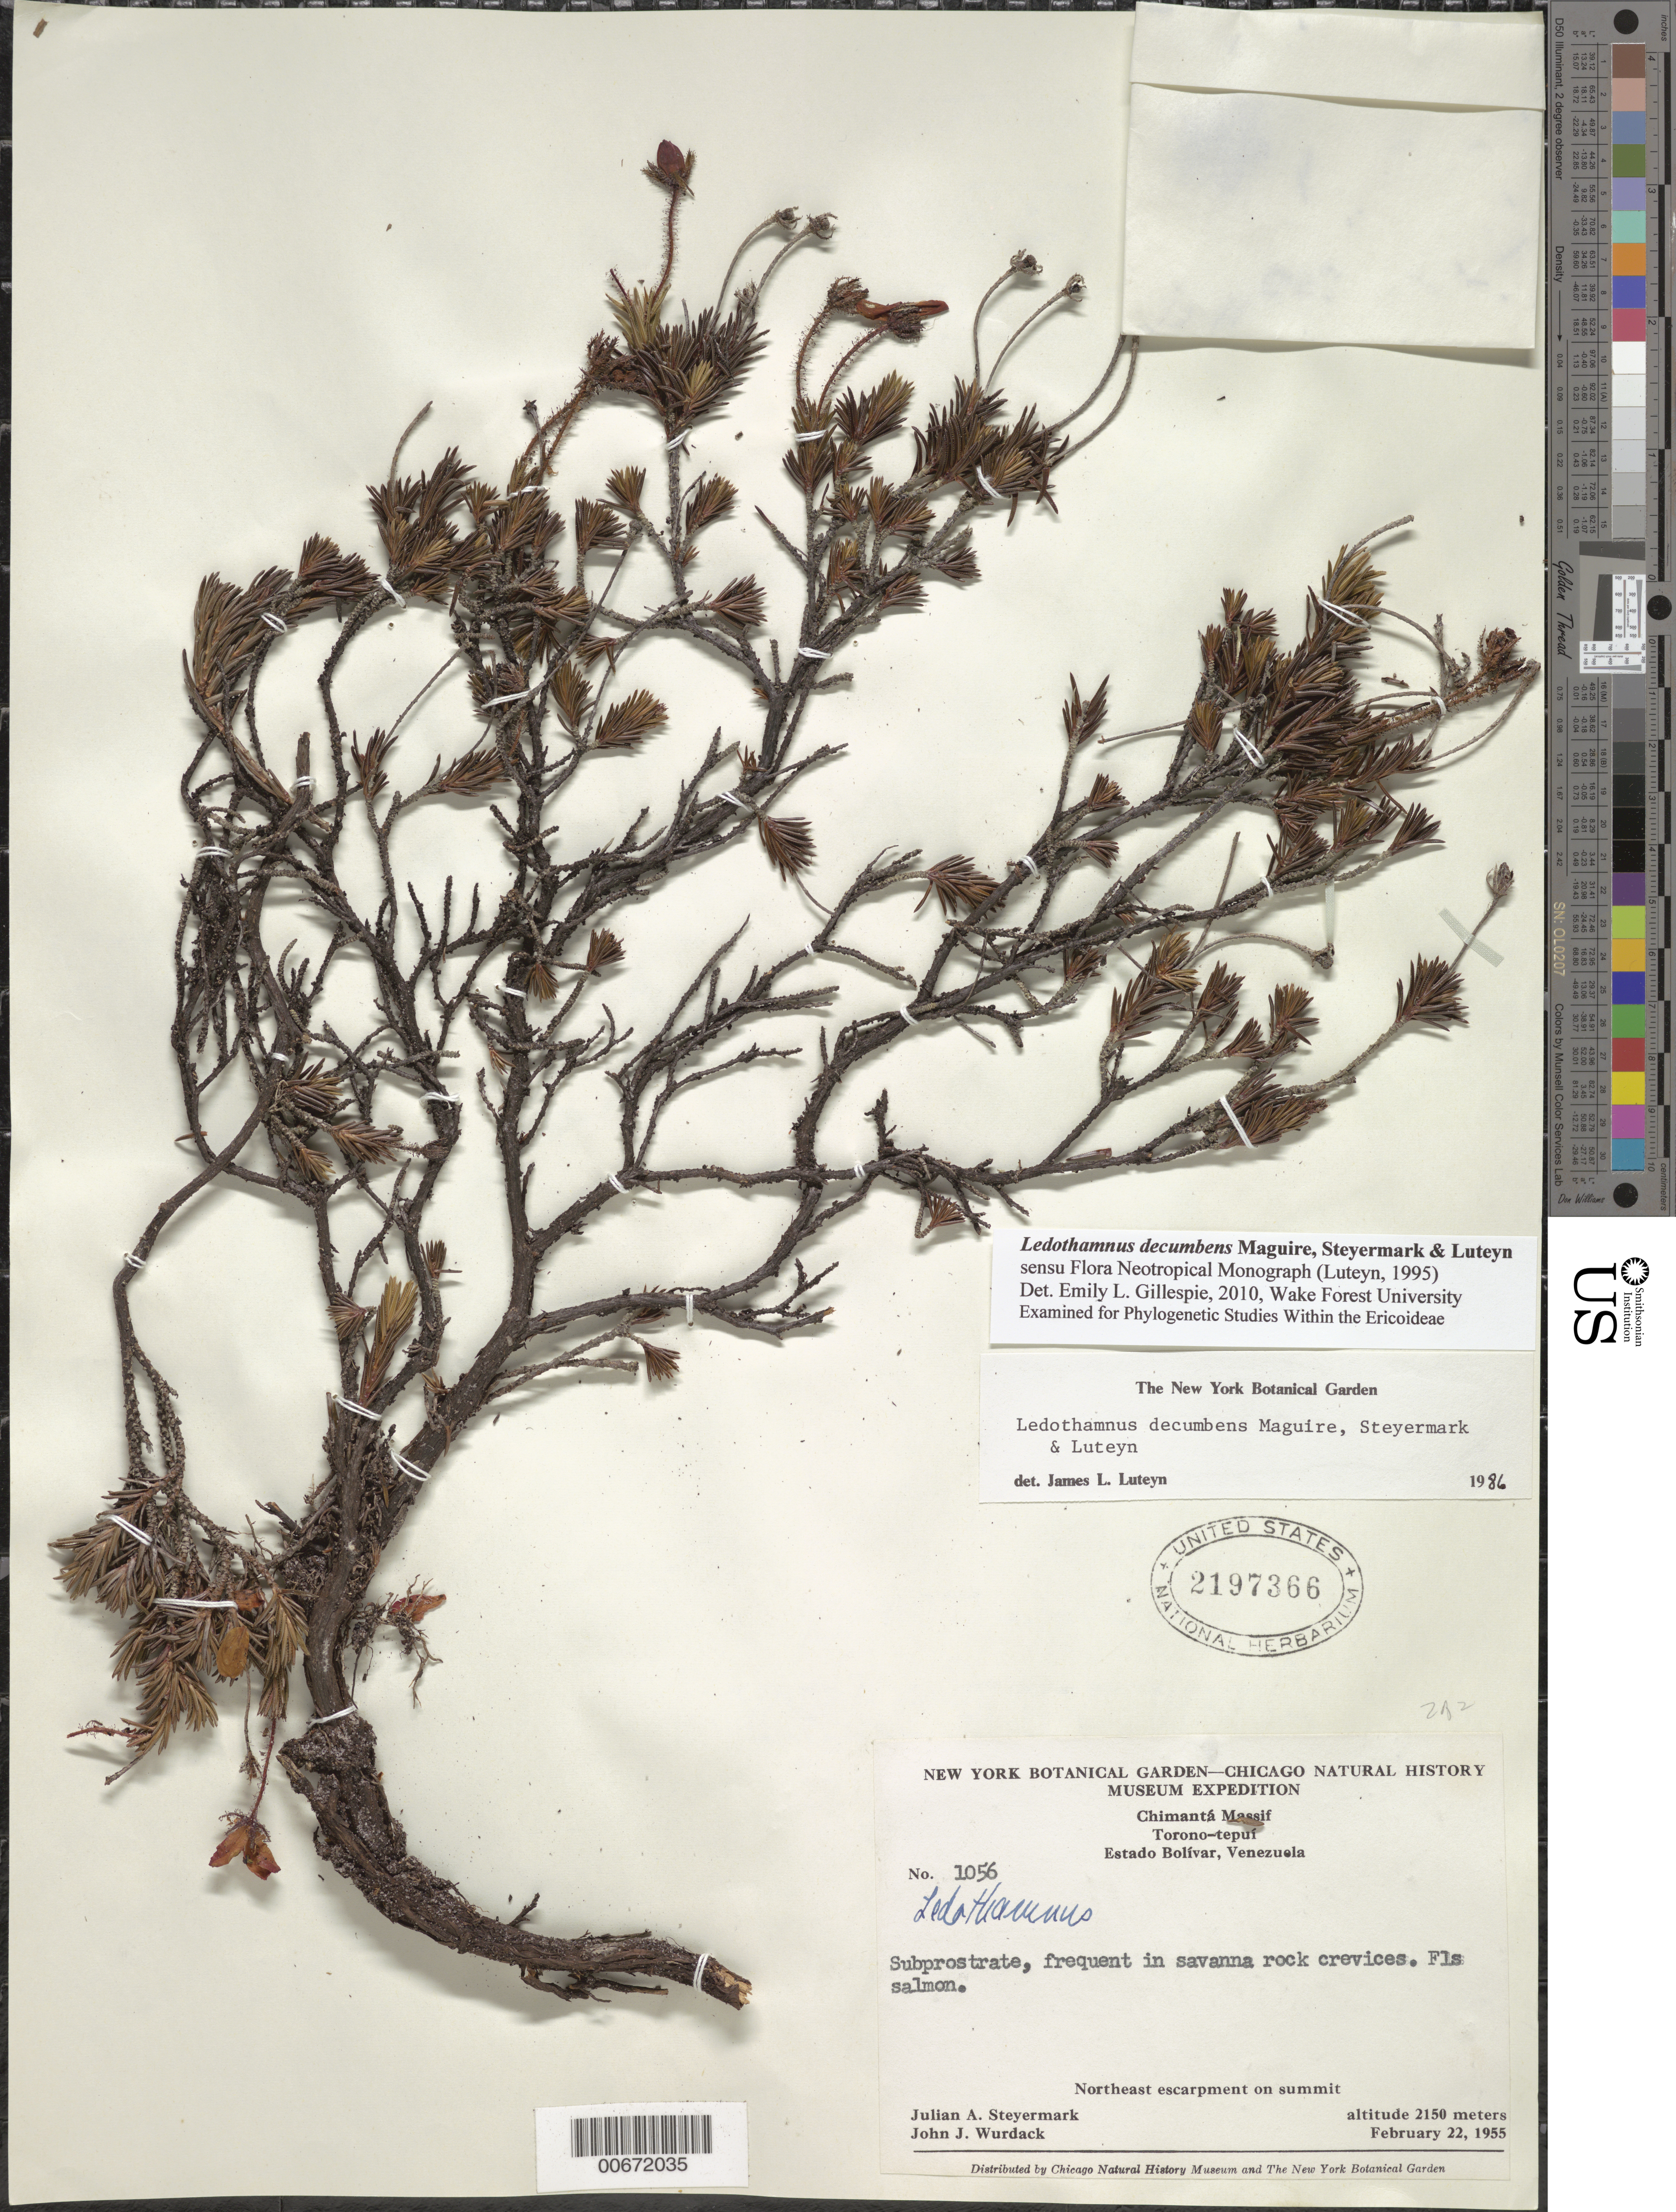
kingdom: Plantae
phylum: Tracheophyta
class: Magnoliopsida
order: Ericales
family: Ericaceae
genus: Ledothamnus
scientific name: Ledothamnus decumbens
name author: Maguire et al.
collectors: J. Steyermark & J. J. Wurdack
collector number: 1056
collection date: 1955-02-22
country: Venezuela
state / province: Bolivar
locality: Chimantá Massif. Torono-tepuí. Northeast escarpment on summit.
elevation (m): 2150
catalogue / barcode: US 2197366